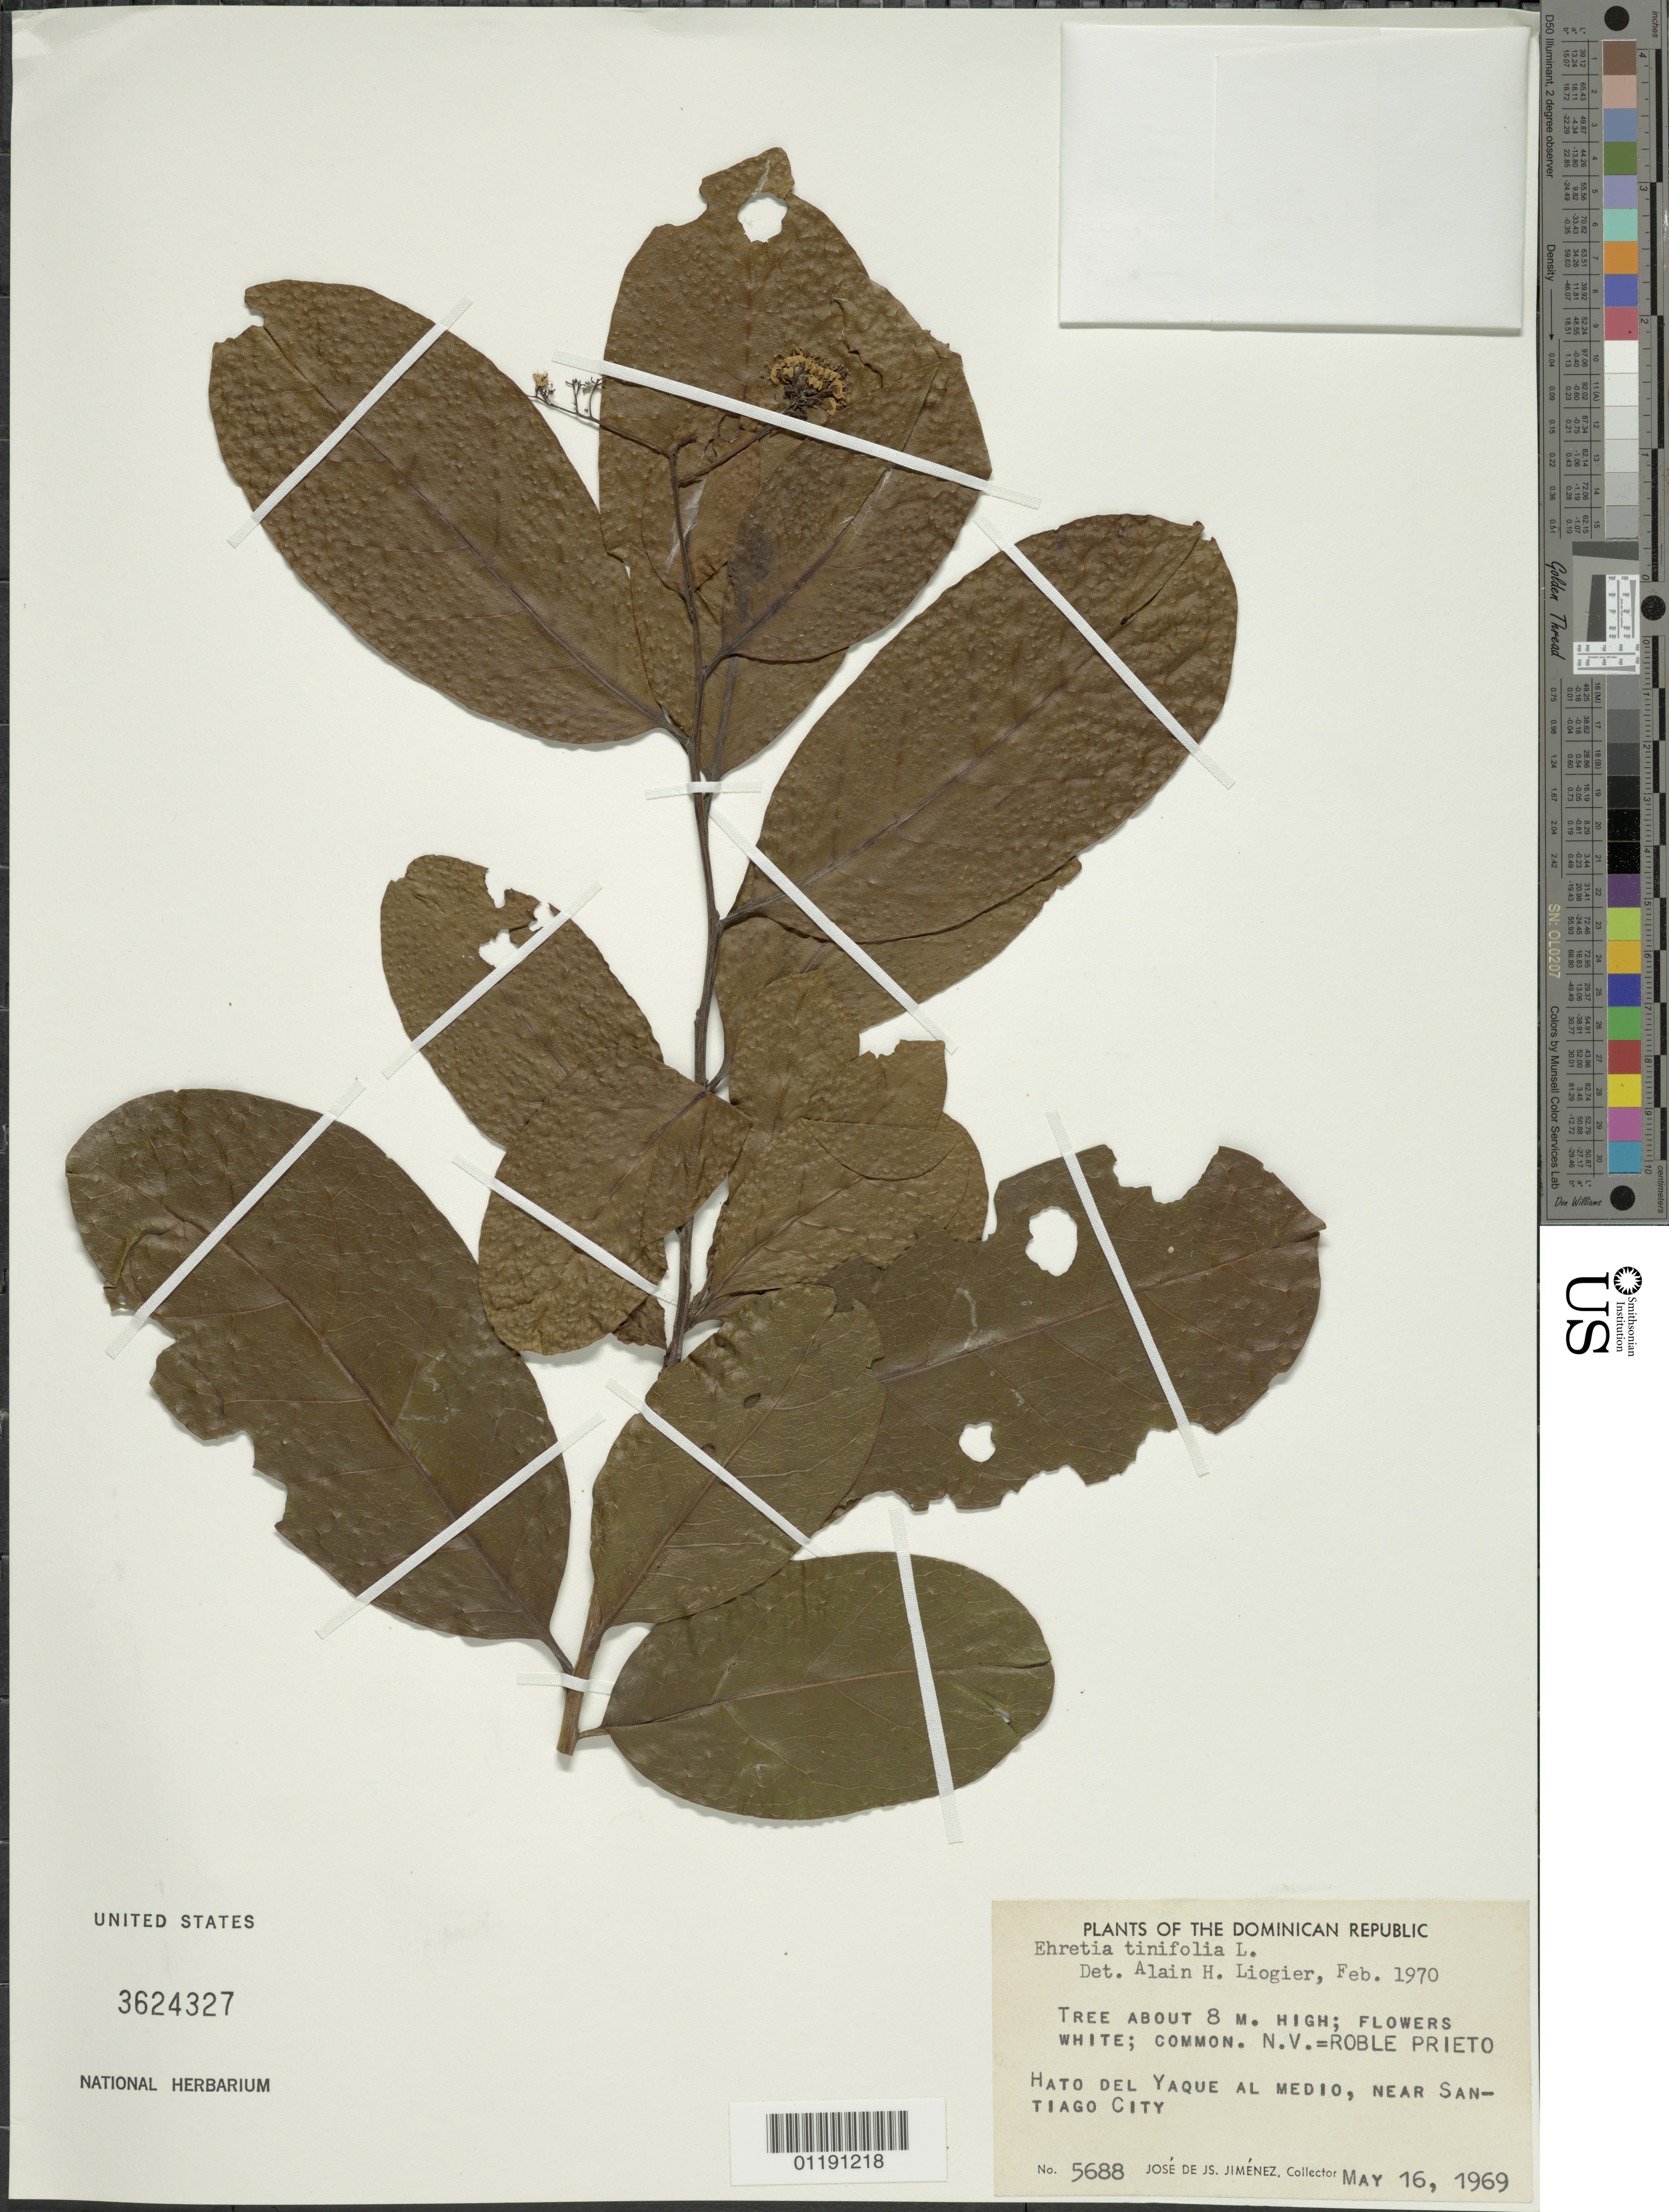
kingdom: Plantae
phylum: Tracheophyta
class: Magnoliopsida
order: Boraginales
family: Ehretiaceae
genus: Ehretia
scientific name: Ehretia tinifolia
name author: L.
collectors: A. H. Liogier & J. J. Jiménez Almonte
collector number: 5688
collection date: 1969-05-16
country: Dominican Republic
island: Hispaniola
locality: Hato del Yaque al medio, near Santiago City.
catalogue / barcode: US 3624327